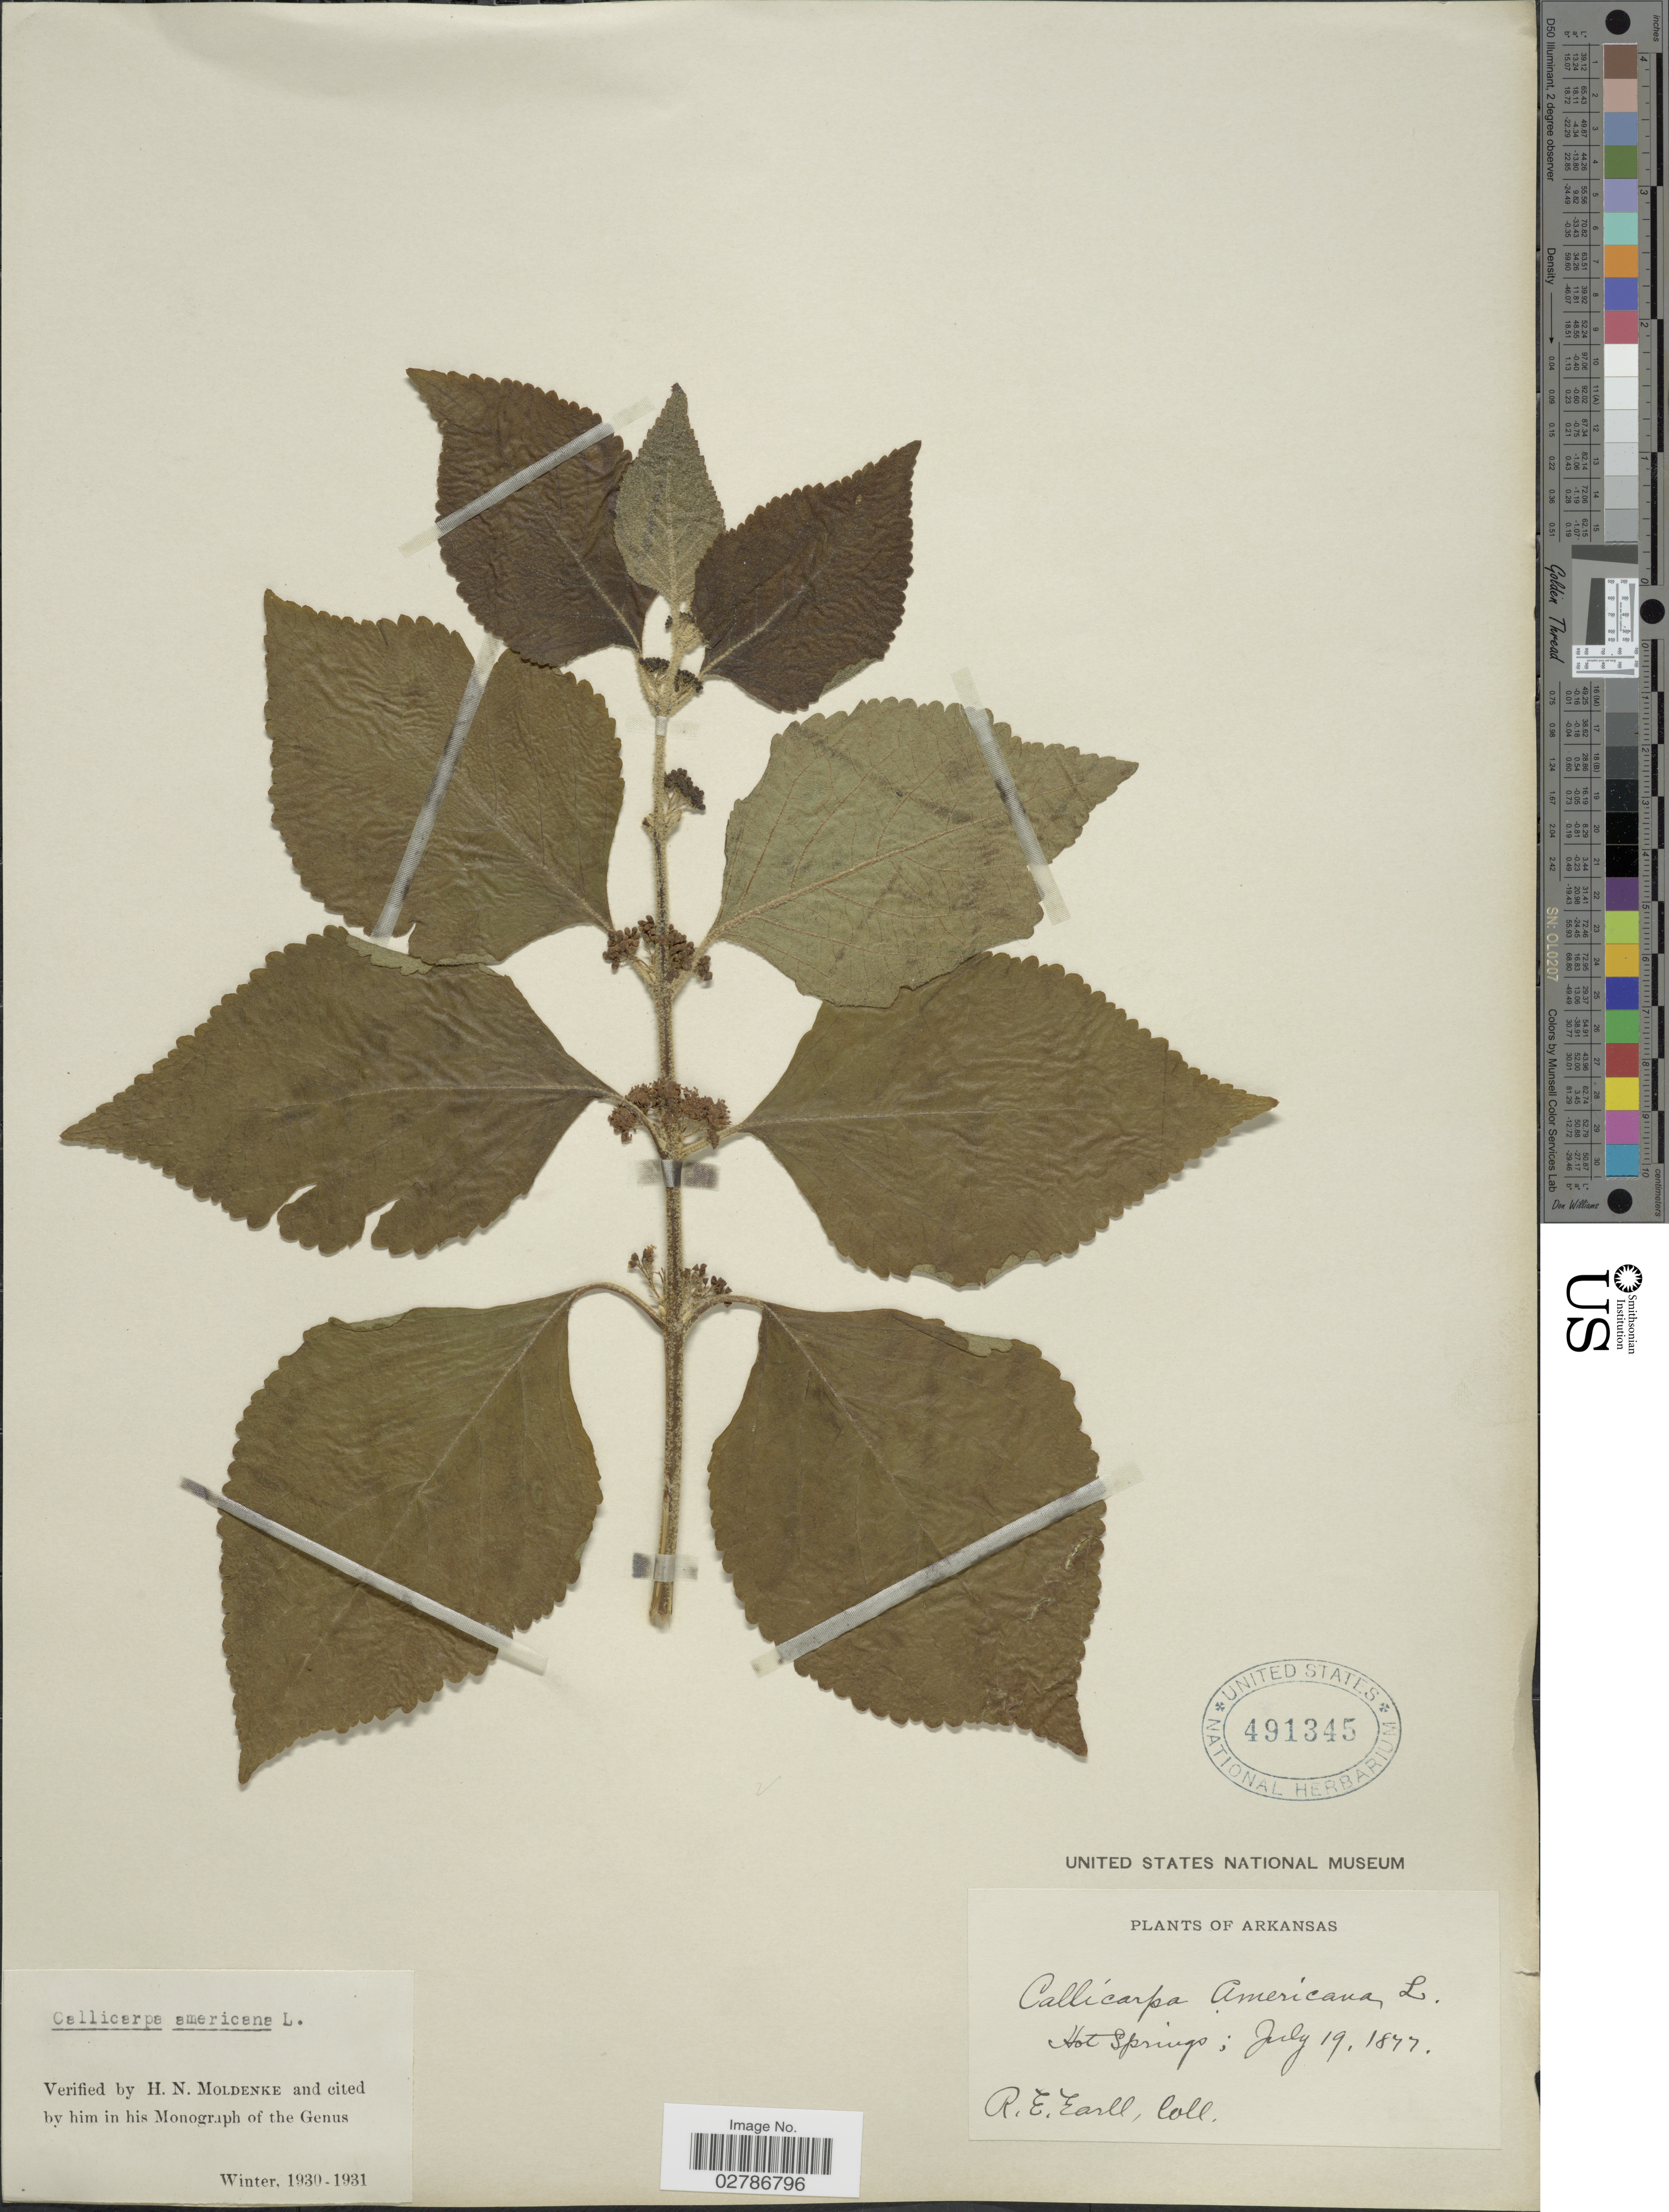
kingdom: Plantae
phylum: Tracheophyta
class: Magnoliopsida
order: Lamiales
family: Lamiaceae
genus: Callicarpa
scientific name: Callicarpa americana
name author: L.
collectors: R. Earll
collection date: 1847-07-19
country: United States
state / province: Arkansas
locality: Hot Springs.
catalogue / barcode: US 491345